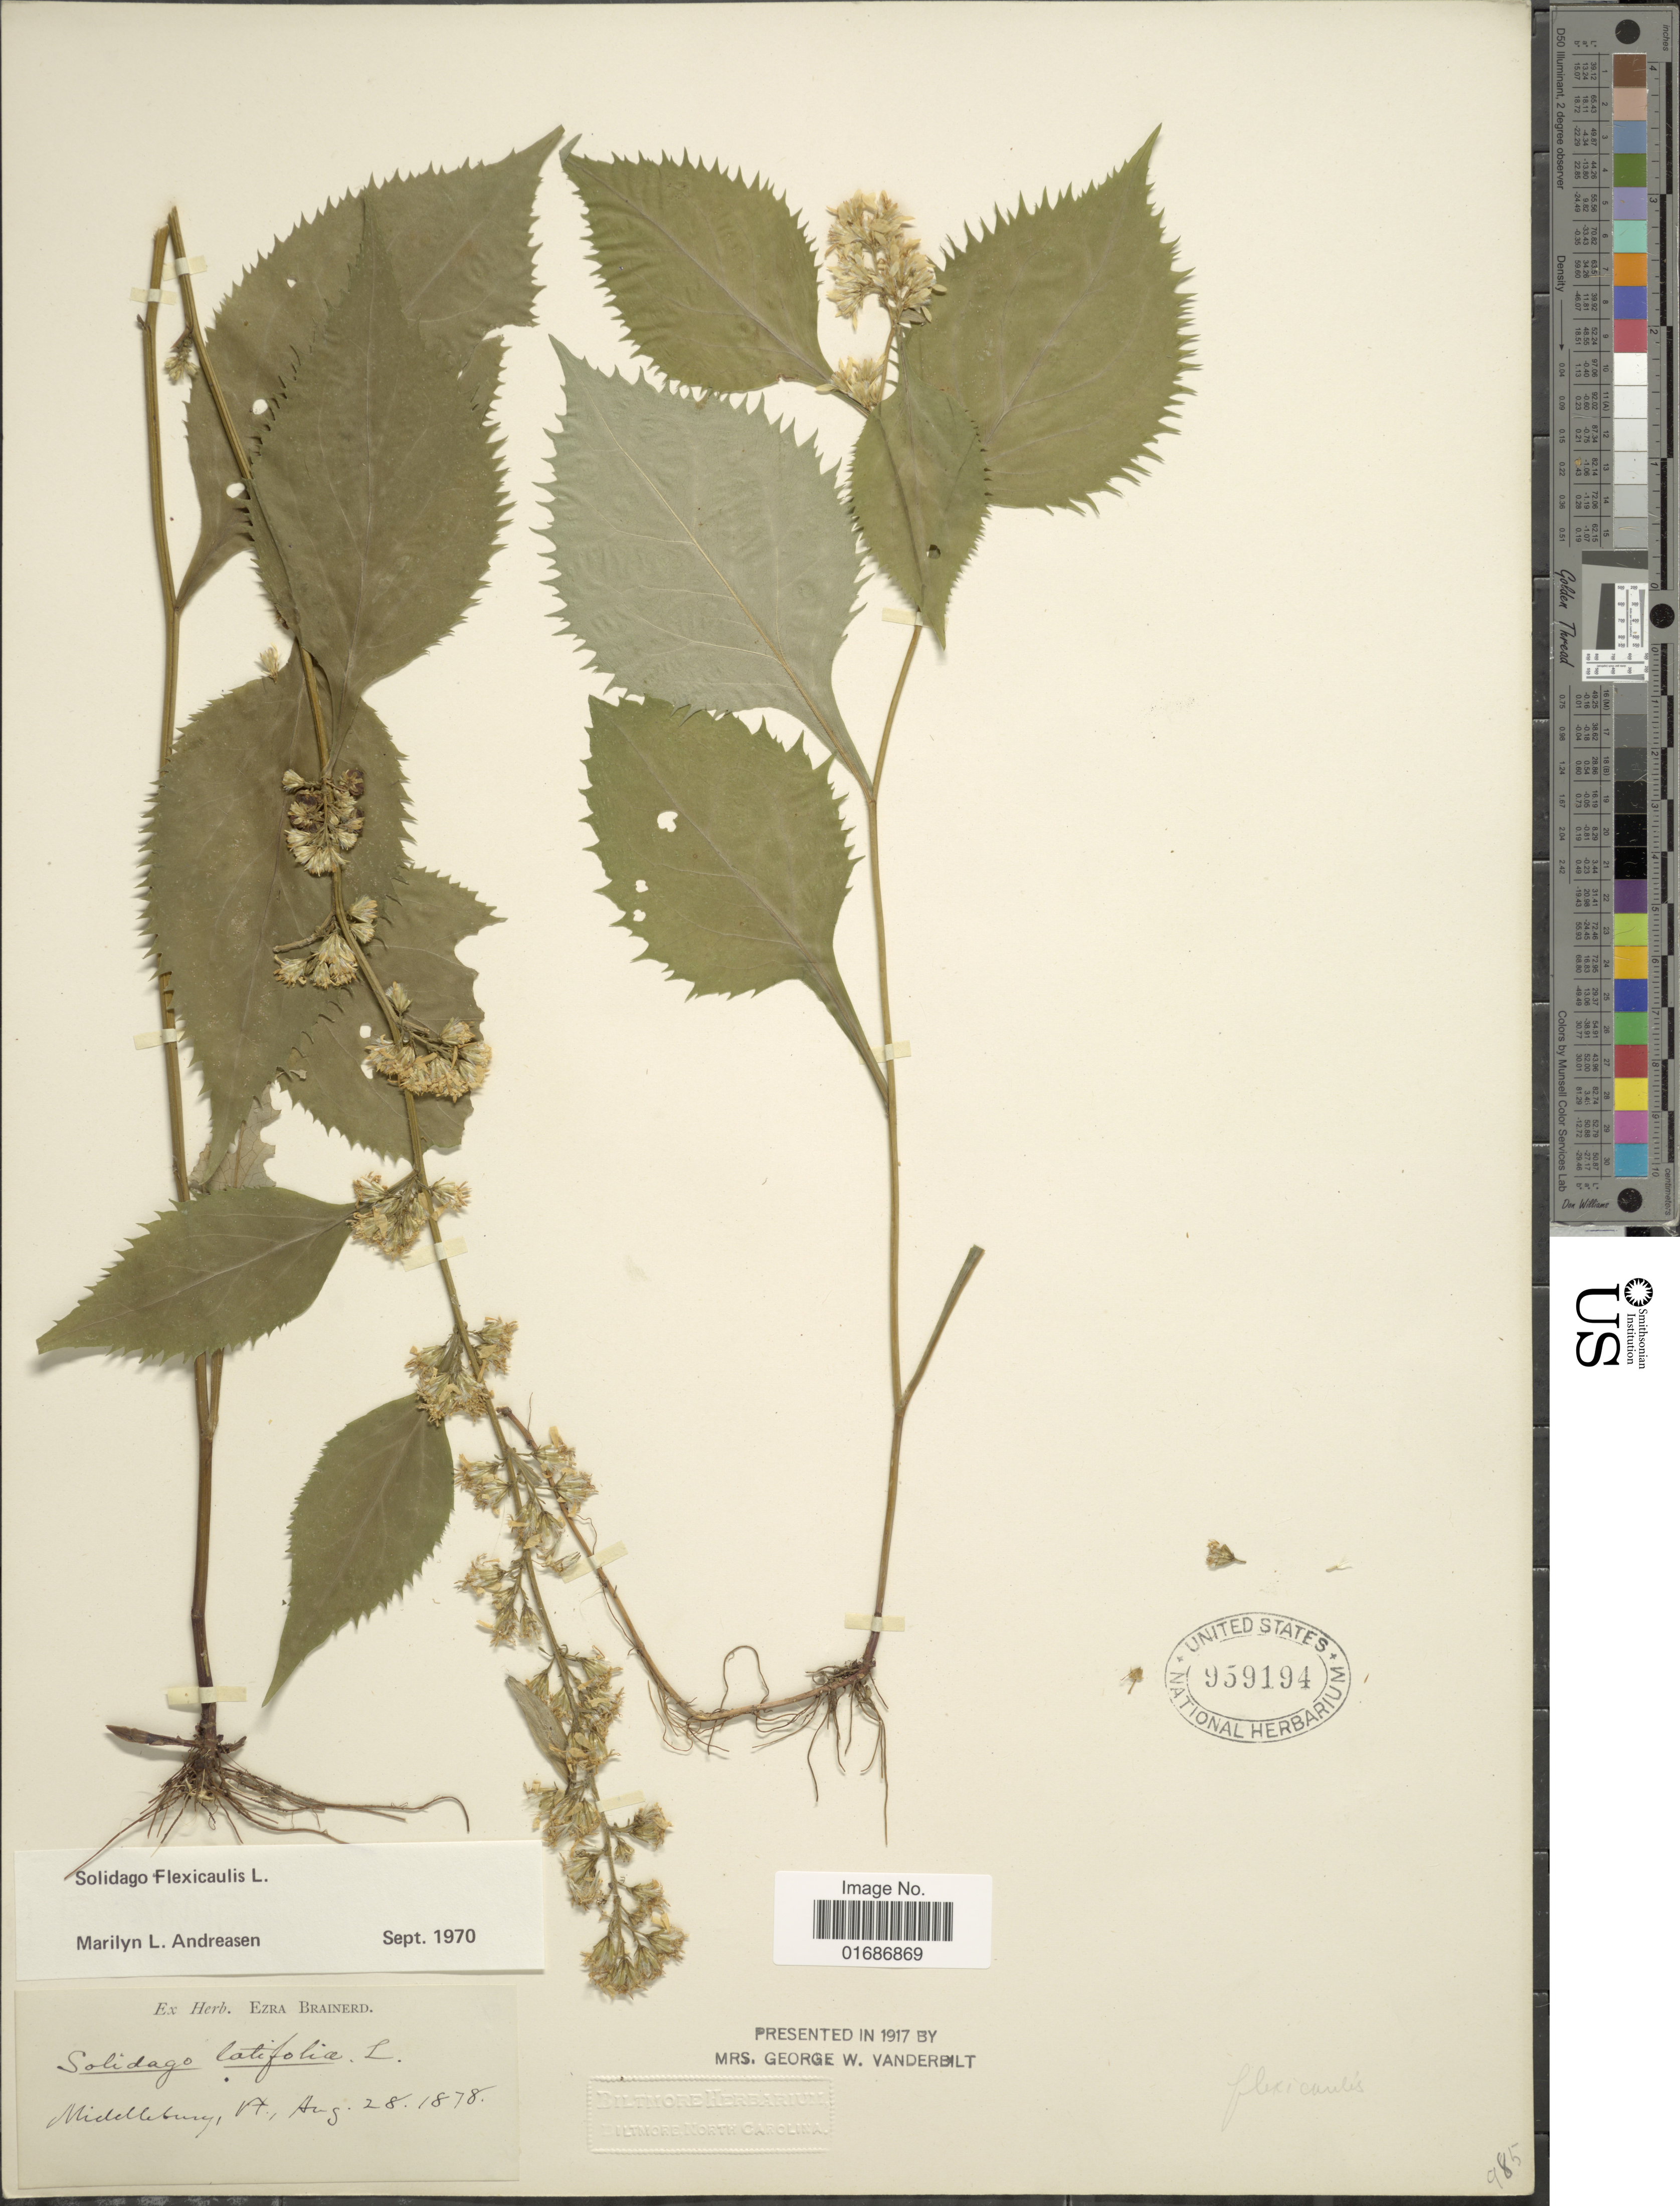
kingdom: Plantae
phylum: Tracheophyta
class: Magnoliopsida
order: Asterales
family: Asteraceae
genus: Solidago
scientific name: Solidago flexicaulis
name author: L.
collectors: ex herb. Ezra Brainerd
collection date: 1878-08-28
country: United States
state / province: Vermont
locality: Middlebury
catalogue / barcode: US 959194